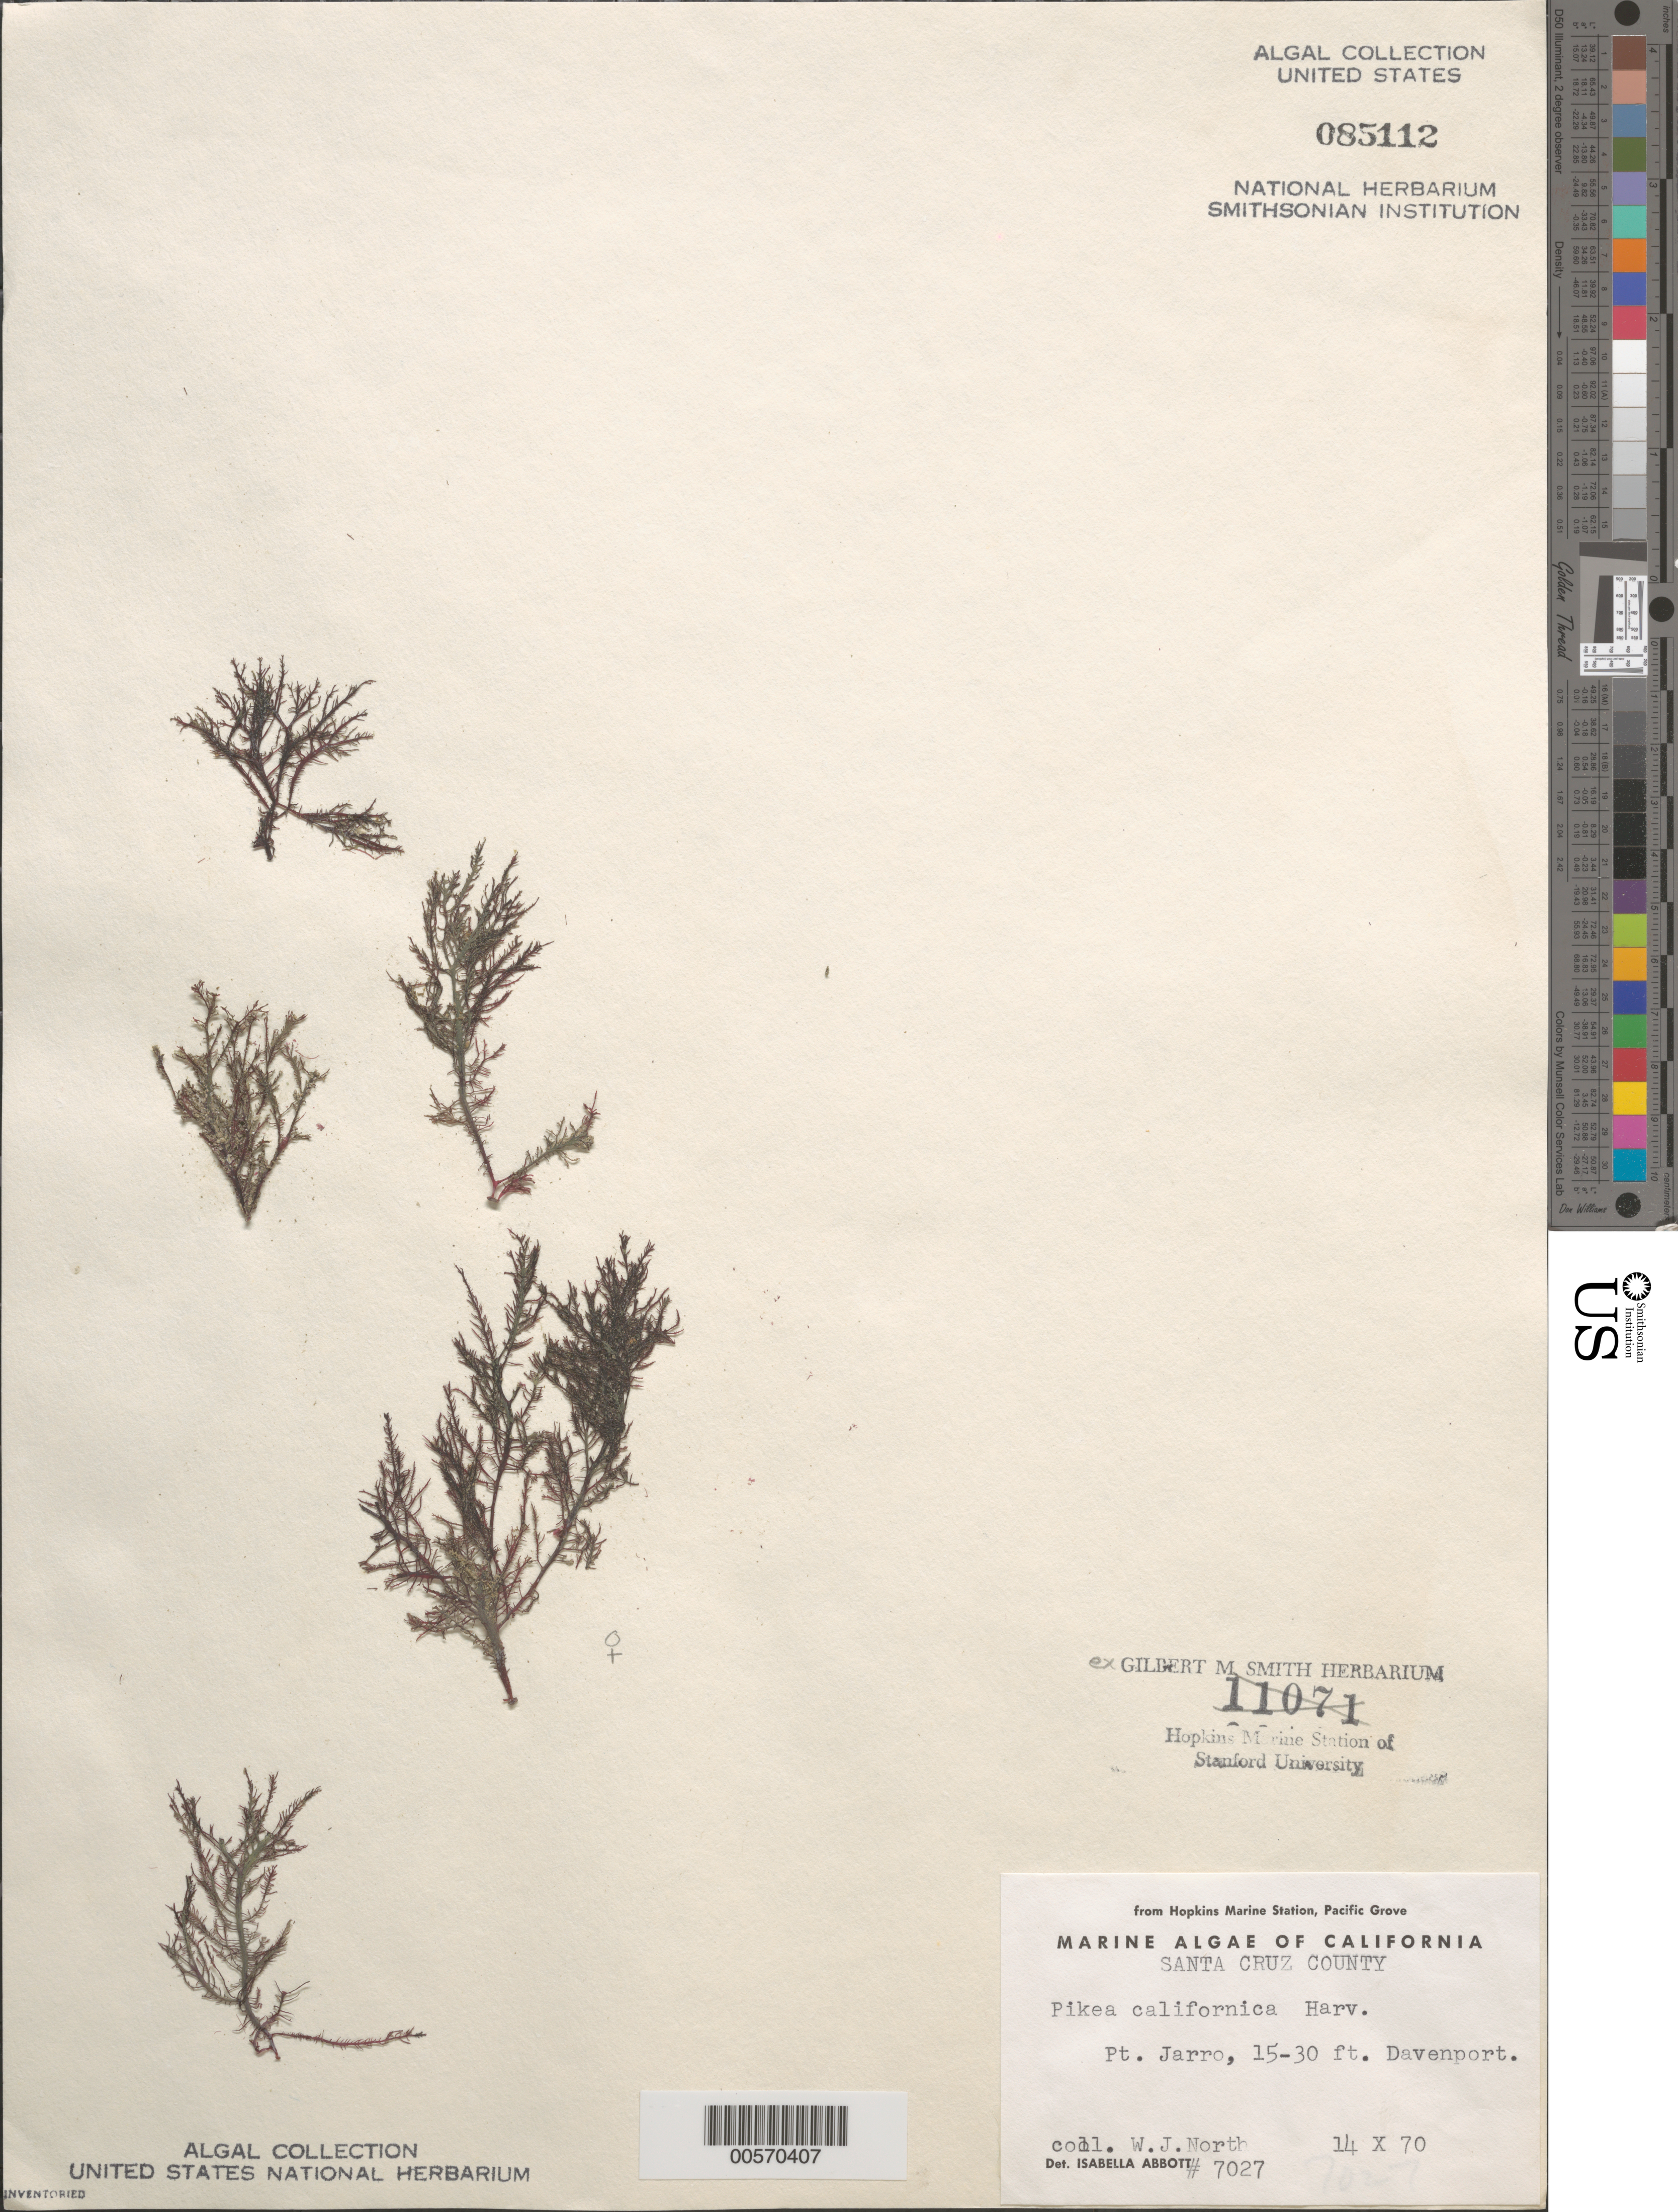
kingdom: Plantae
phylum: Rhodophyta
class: Florideophyceae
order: Gigartinales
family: Dumontiaceae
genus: Pikea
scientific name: Pikea californica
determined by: Abbott, Isabella A.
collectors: W. North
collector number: IAA 7027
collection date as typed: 14 Oct 1970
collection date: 1970-10-14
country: United States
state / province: California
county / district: Santa Cruz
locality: El Jarro Point (Pt. Jarro), Davenport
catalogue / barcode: US 85112